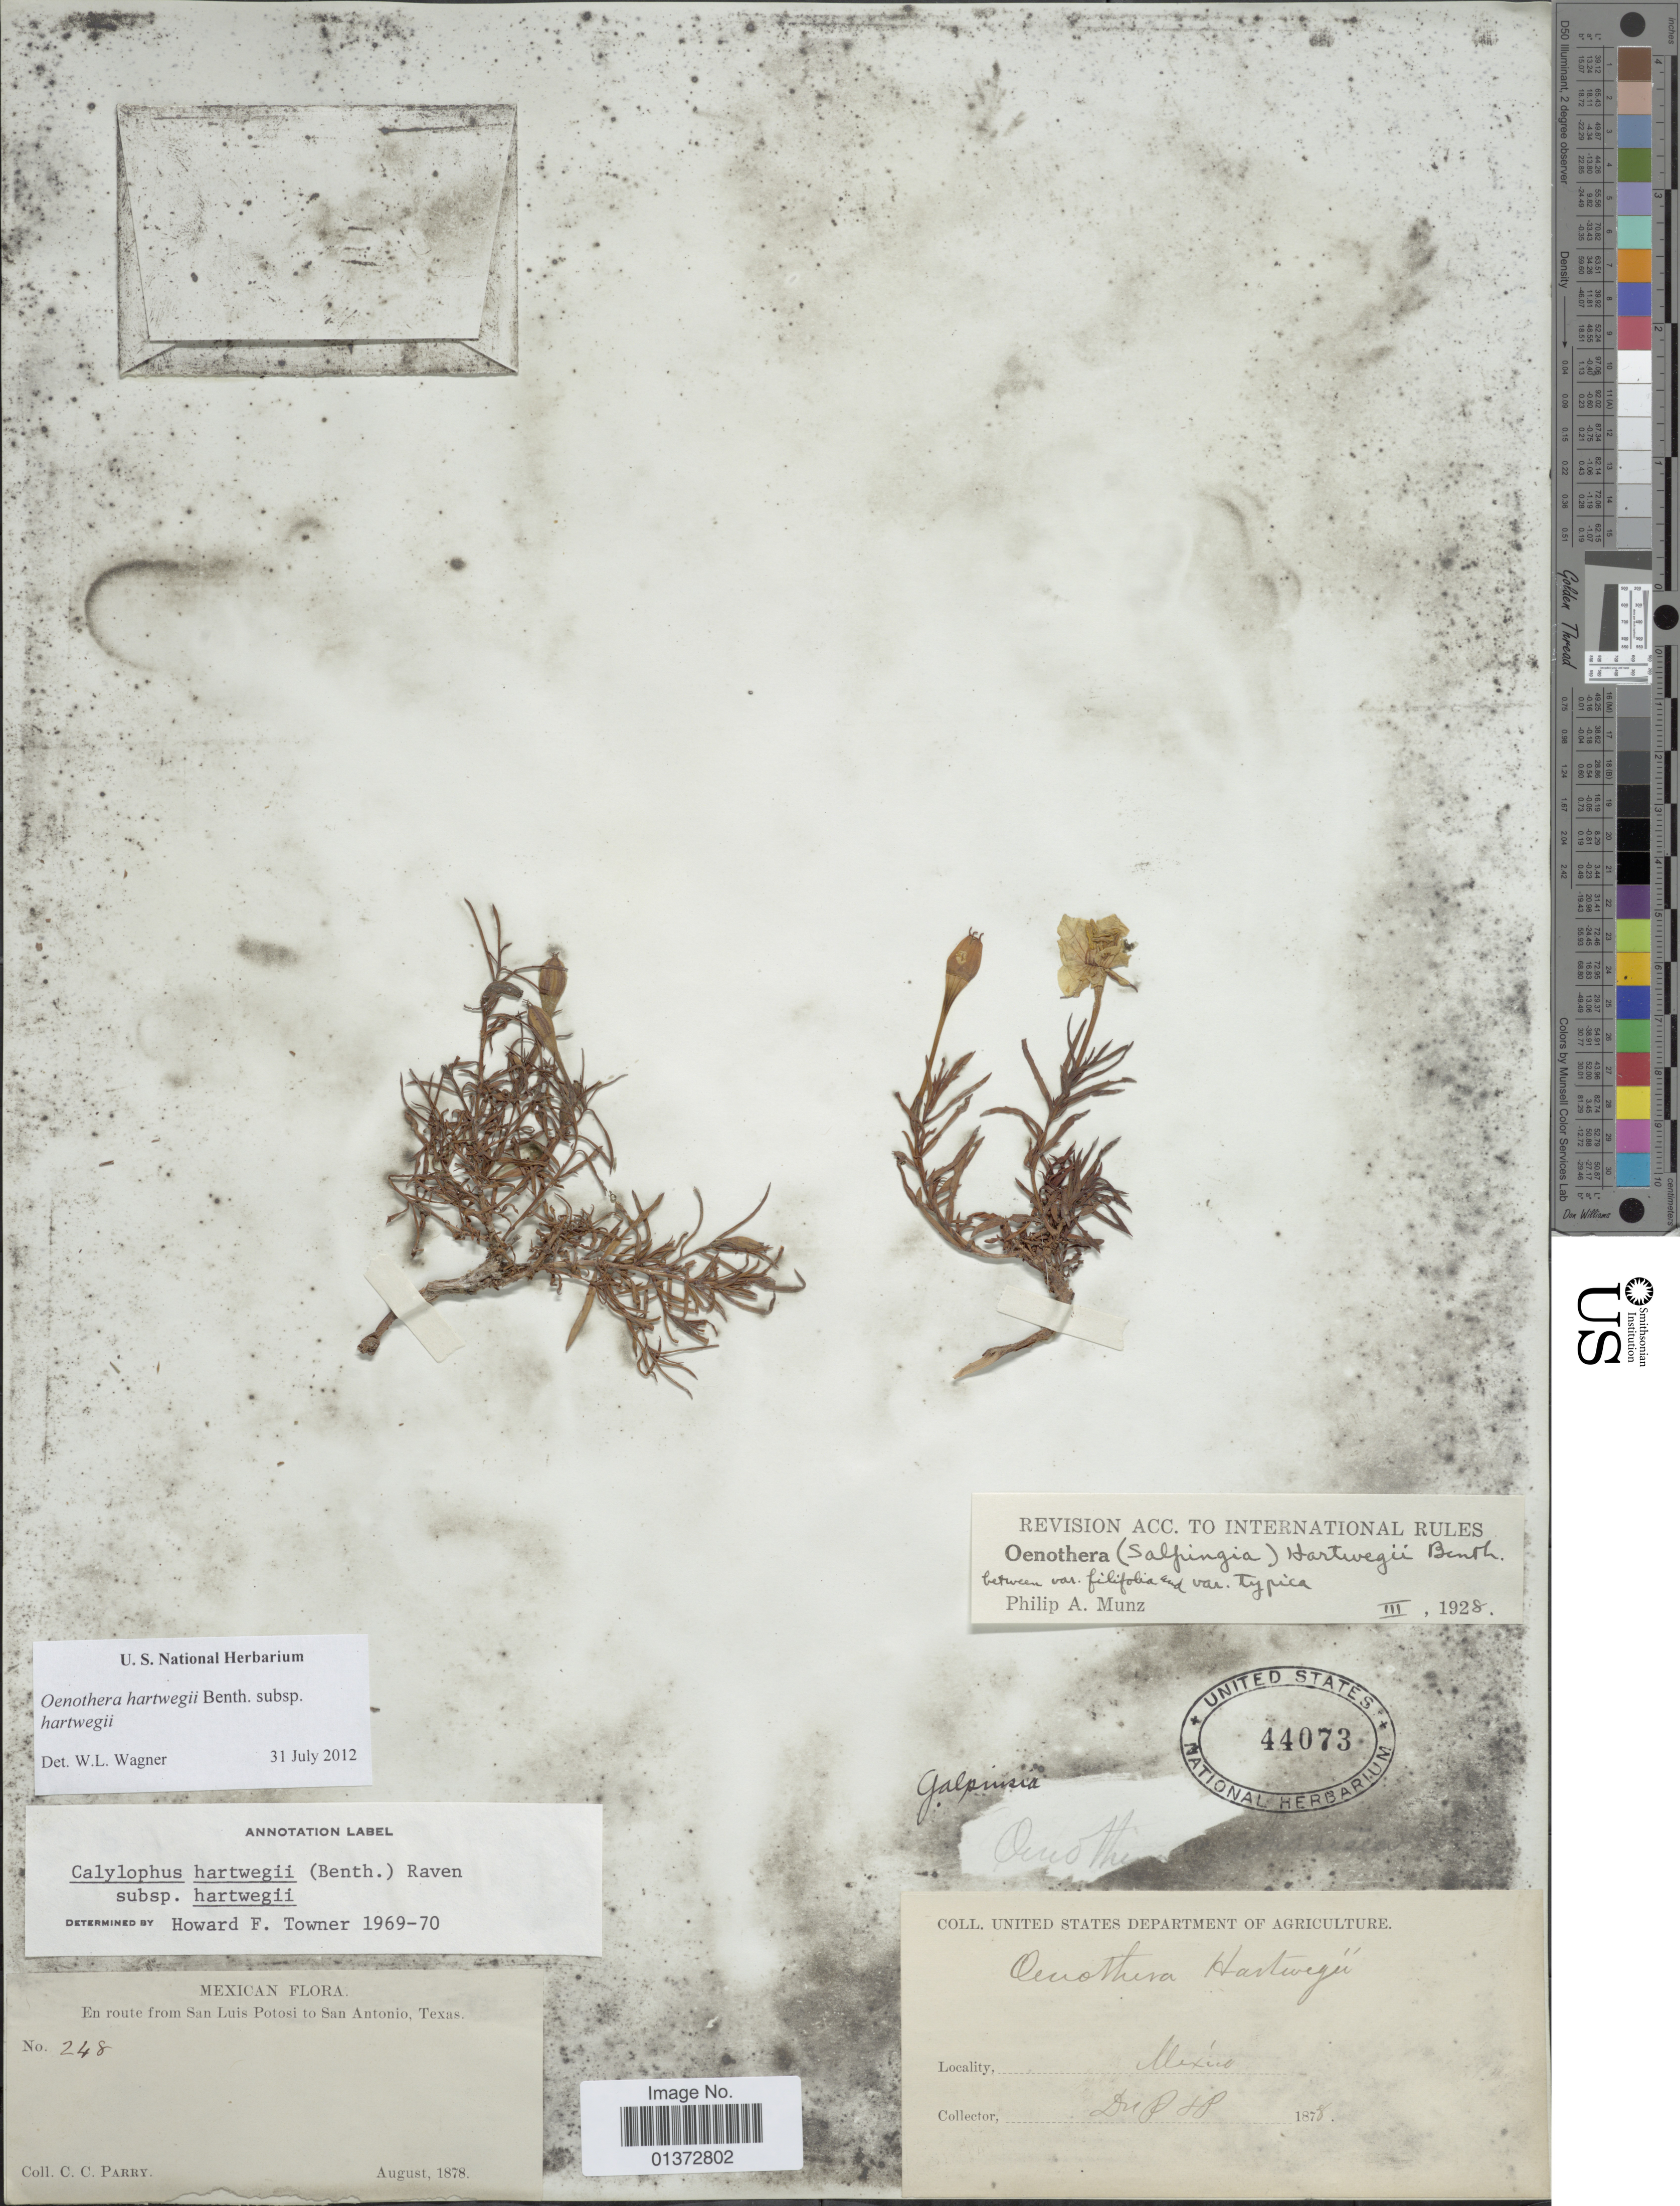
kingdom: Plantae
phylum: Tracheophyta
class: Magnoliopsida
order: Myrtales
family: Onagraceae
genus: Oenothera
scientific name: Oenothera hartwegii subsp. hartwegii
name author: Benth.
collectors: C. C. Parry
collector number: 248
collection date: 1878-08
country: Mexico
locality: En route from San Louis Potosi to San Antonio, Texas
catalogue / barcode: US 44073